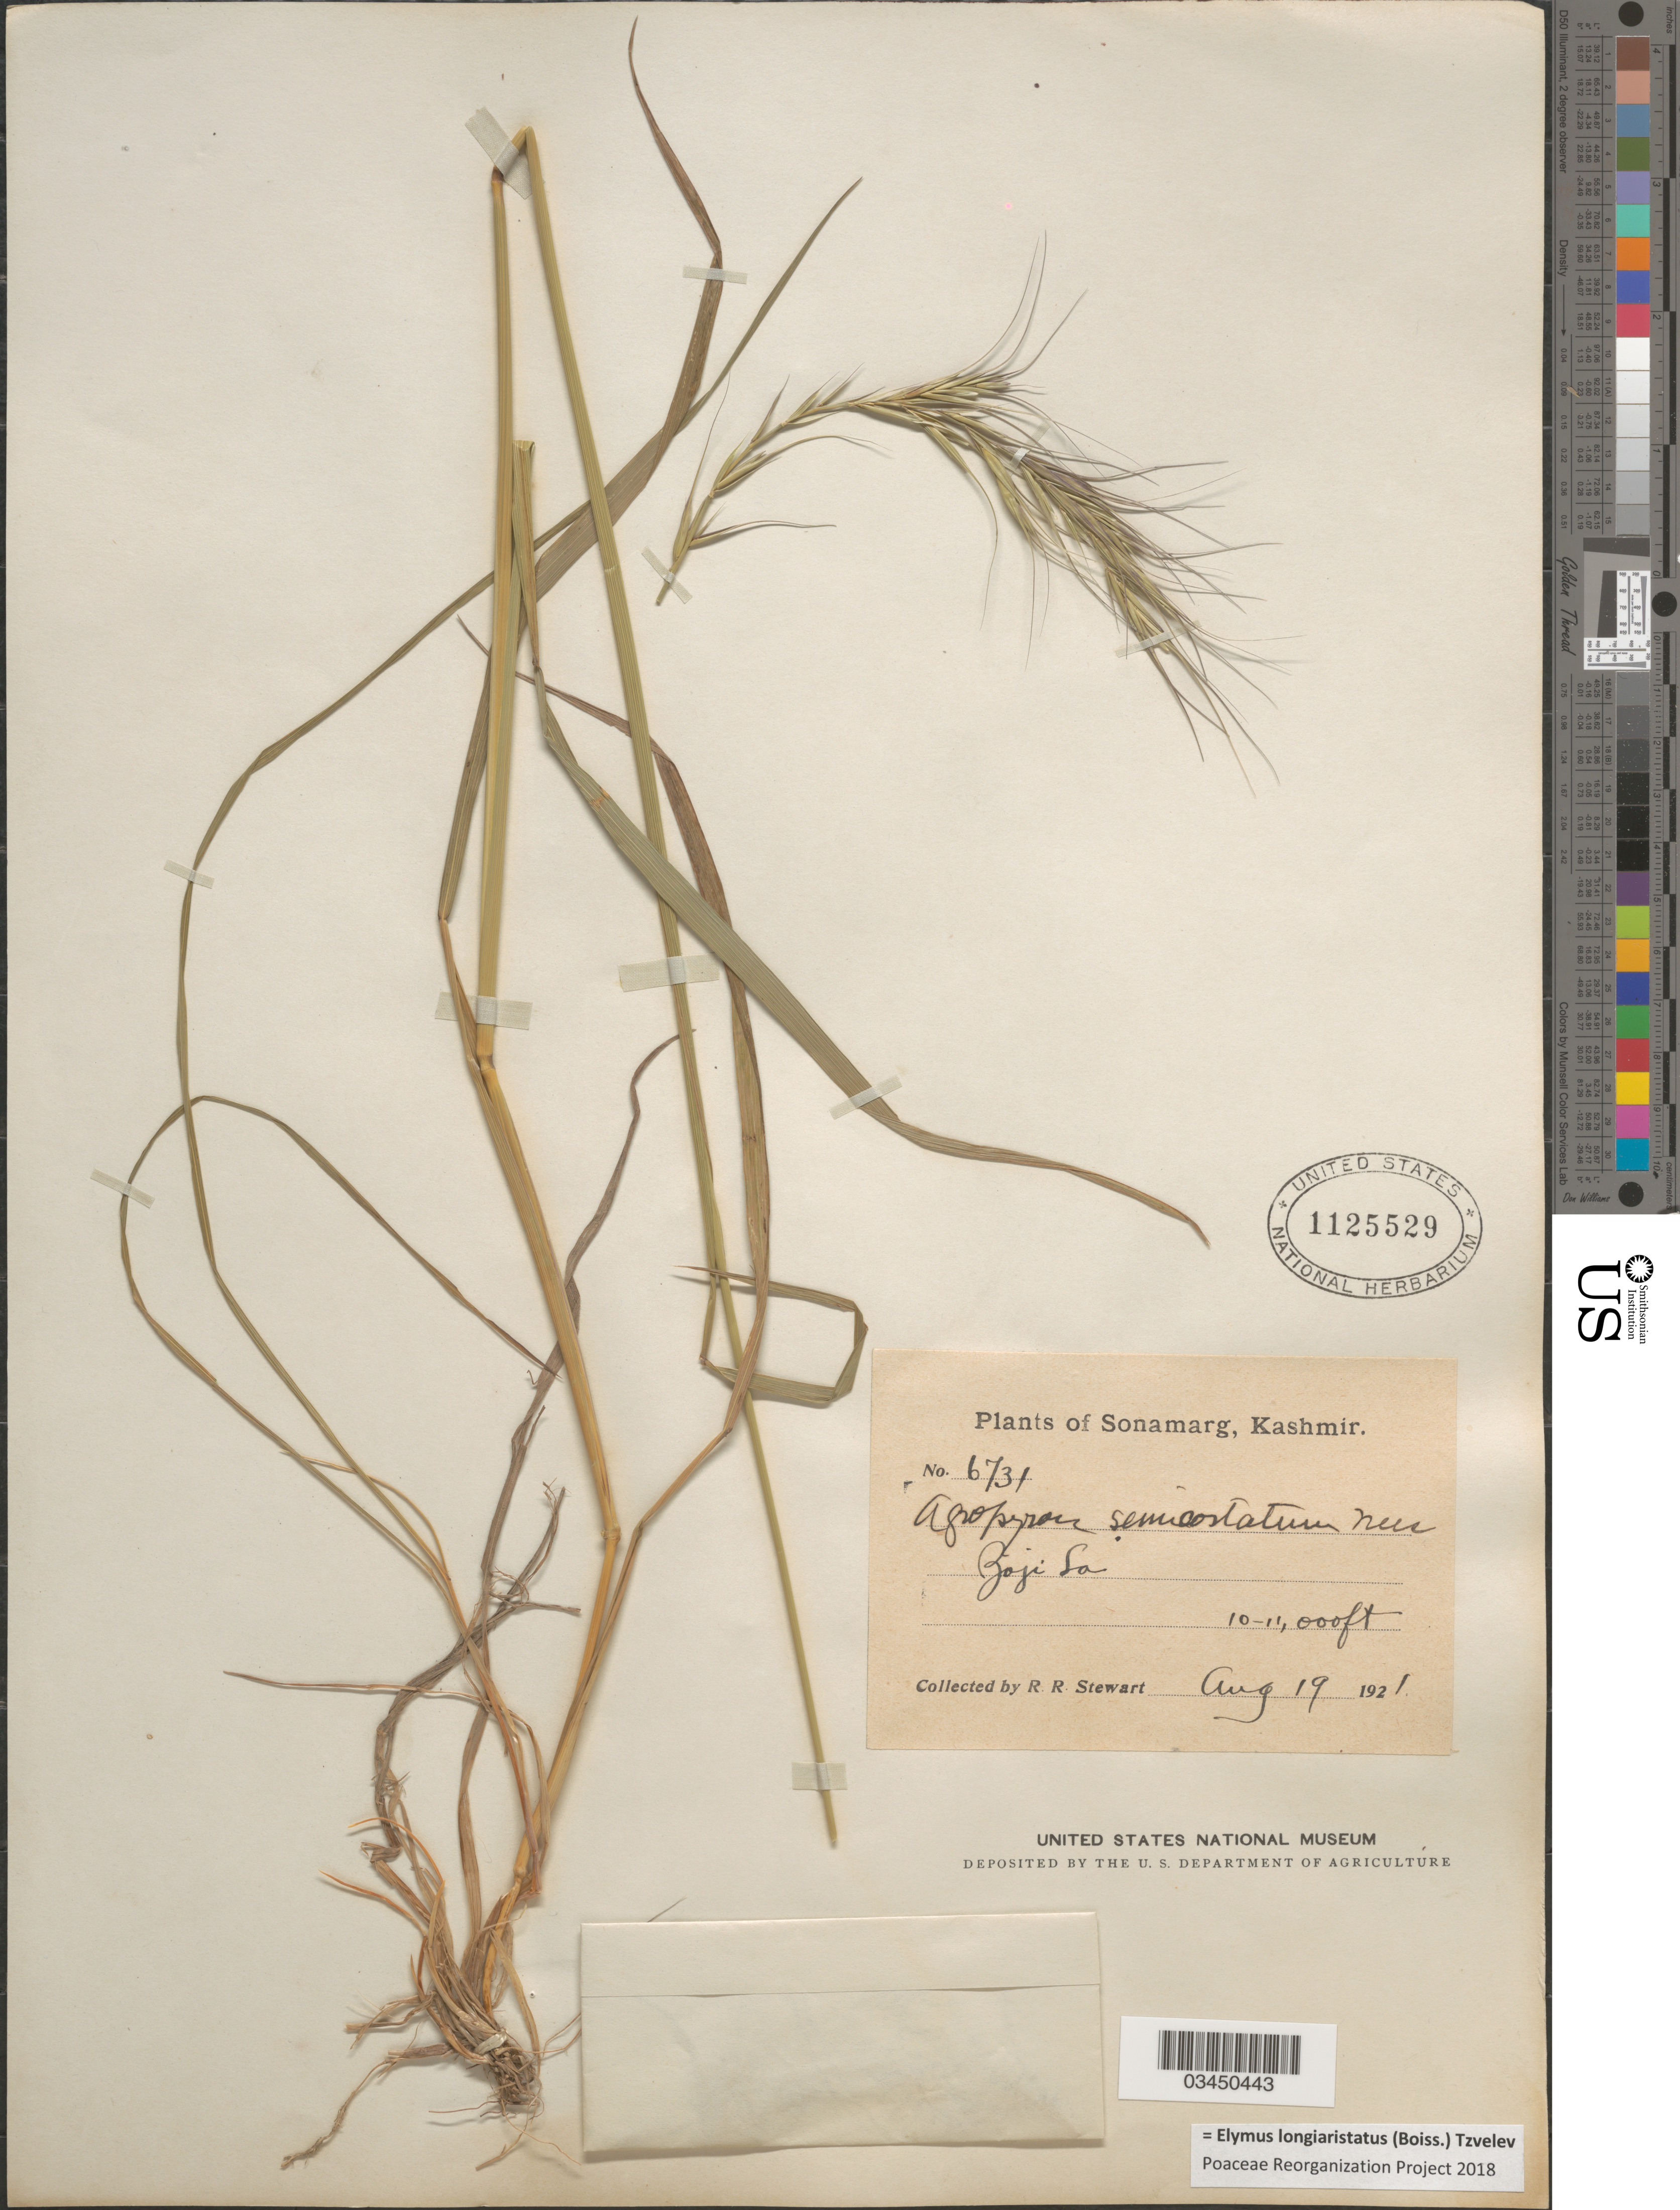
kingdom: Plantae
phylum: Tracheophyta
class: Liliopsida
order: Poales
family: Poaceae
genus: Elymus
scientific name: Elymus longiaristatus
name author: (Boiss.) Tzvelev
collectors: R. Stewart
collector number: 6731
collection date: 1921-08-19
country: India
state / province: Jammu and Kashmir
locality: Sonamarg, Kashmir. Zoji La.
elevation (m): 3048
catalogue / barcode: US 1125529